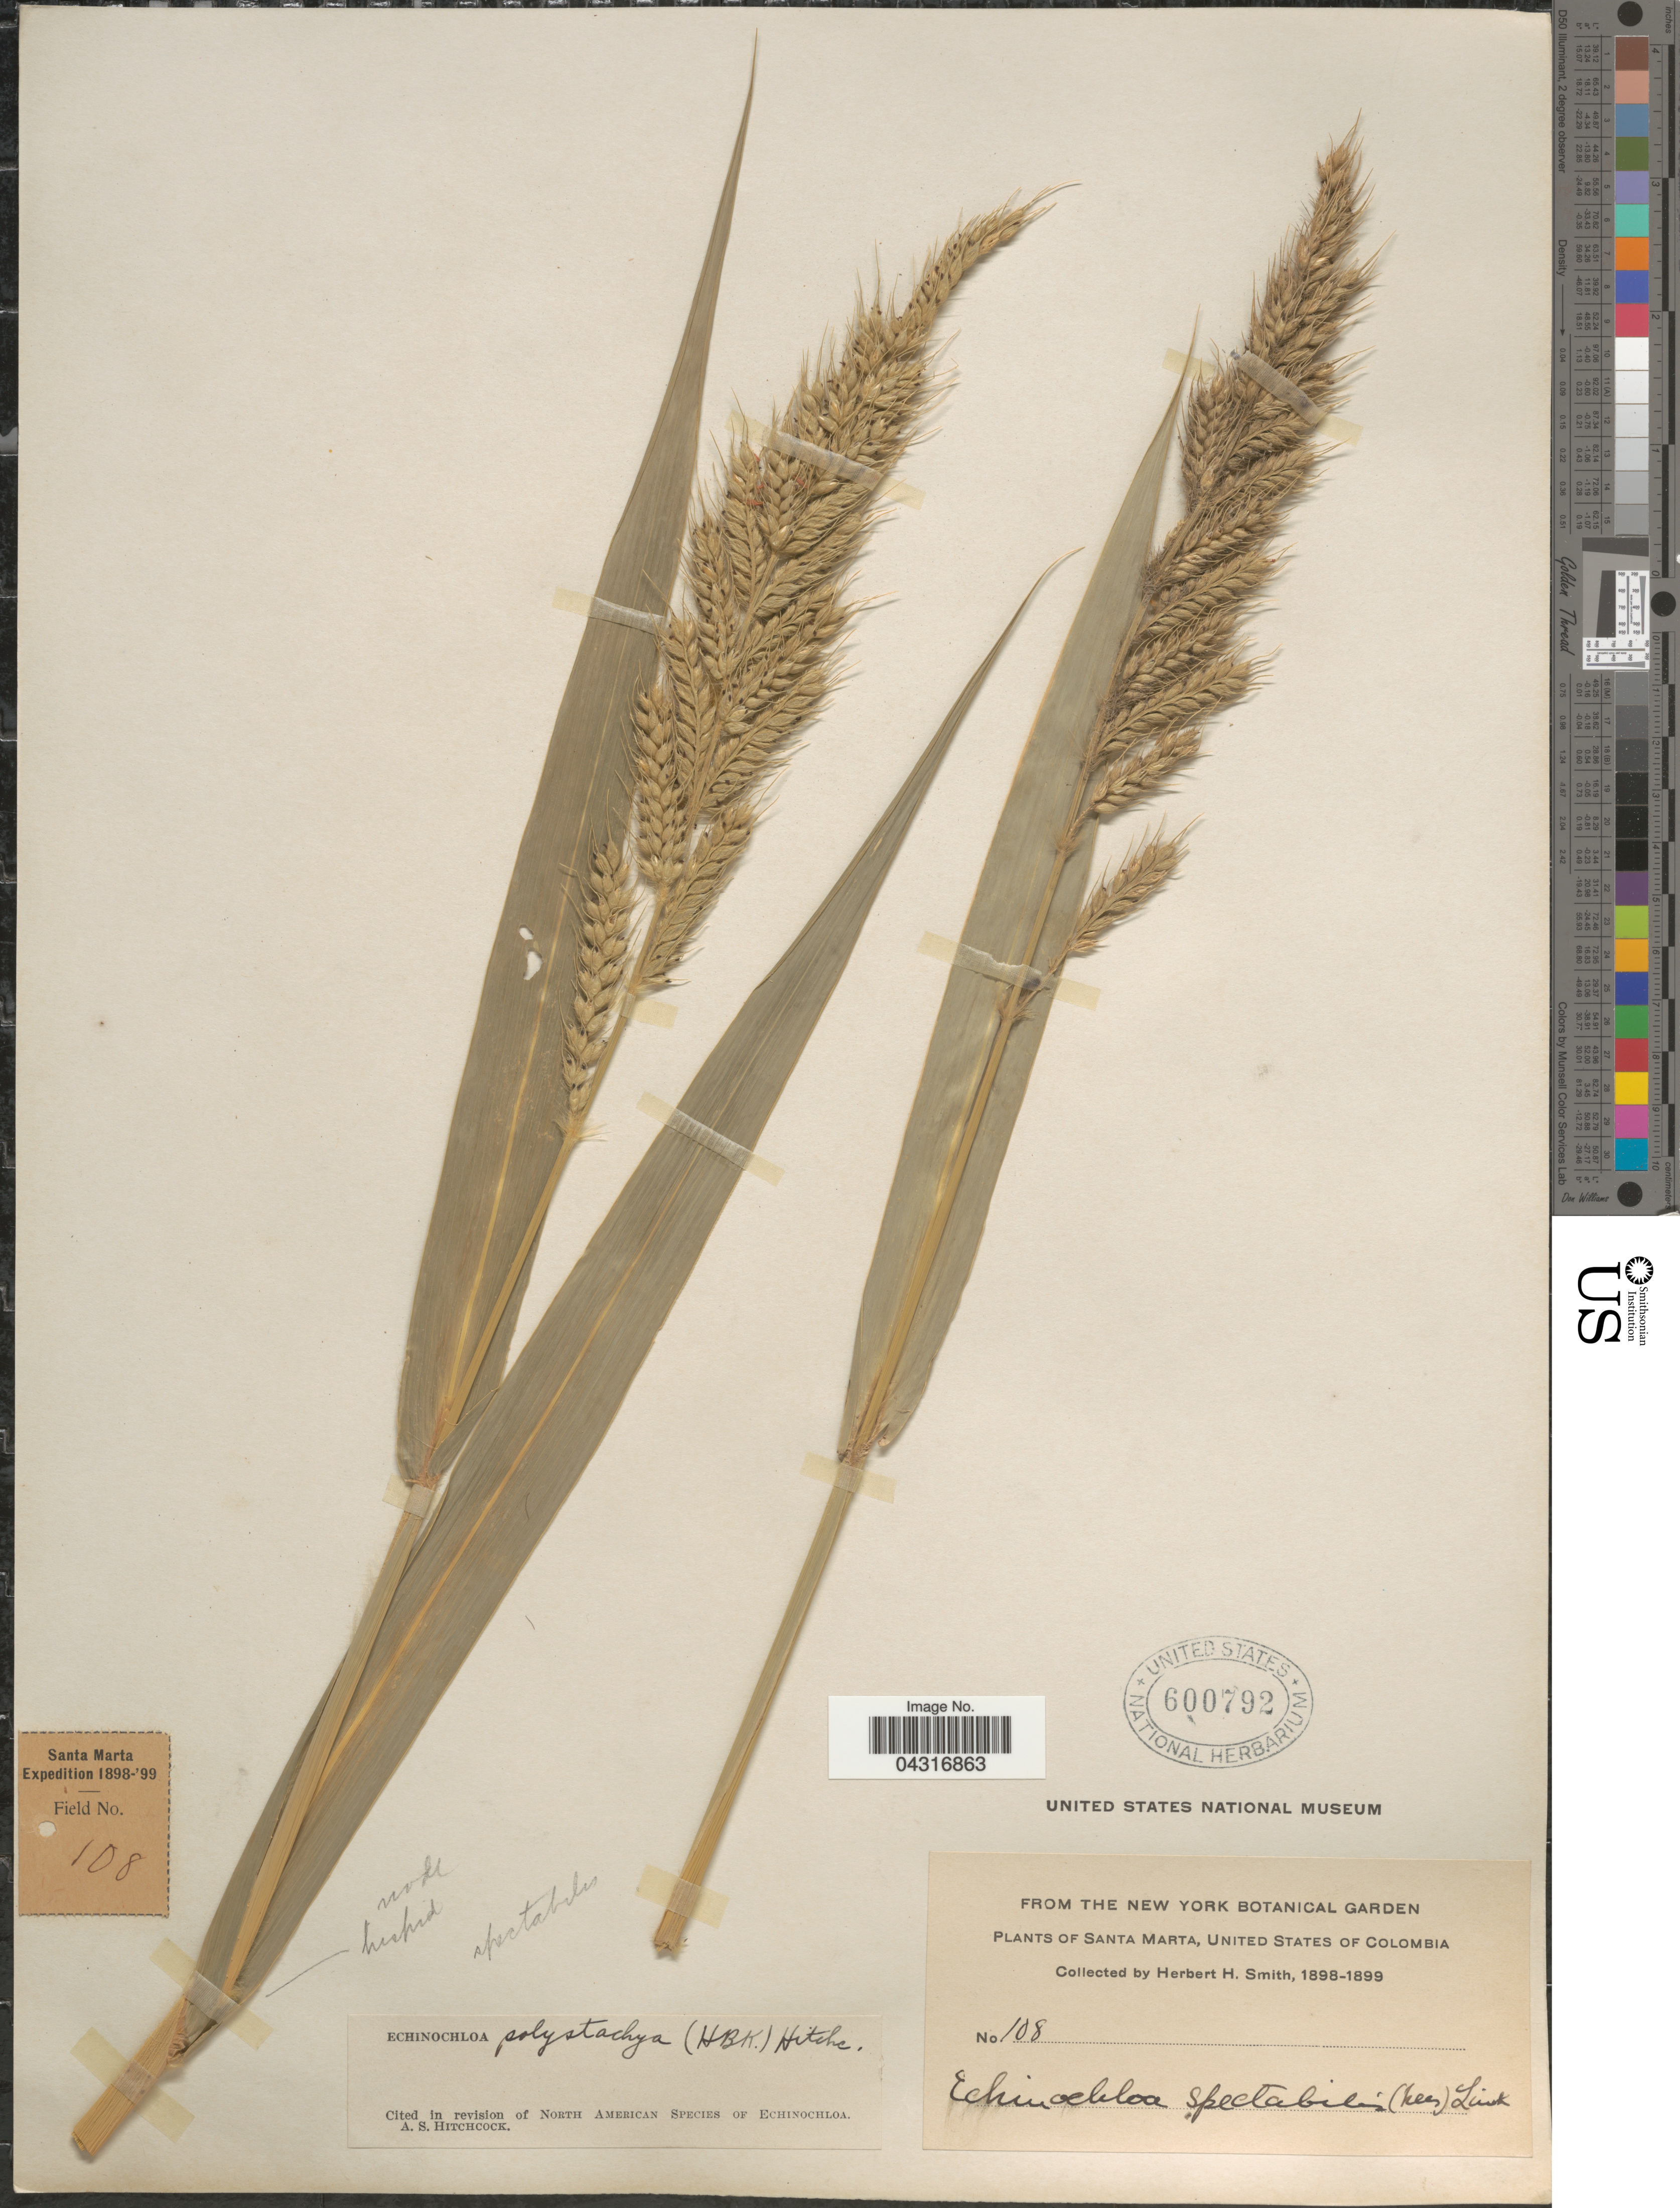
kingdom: Plantae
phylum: Tracheophyta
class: Liliopsida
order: Poales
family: Poaceae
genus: Echinochloa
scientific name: Echinochloa polystachya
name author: (Kunth) Hitchc.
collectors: Herbert H. Smith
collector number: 108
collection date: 1898/1899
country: Colombia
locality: Santa Marta Expedition 1898-99. Santa Marta, United States of Colombia.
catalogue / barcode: US 600792